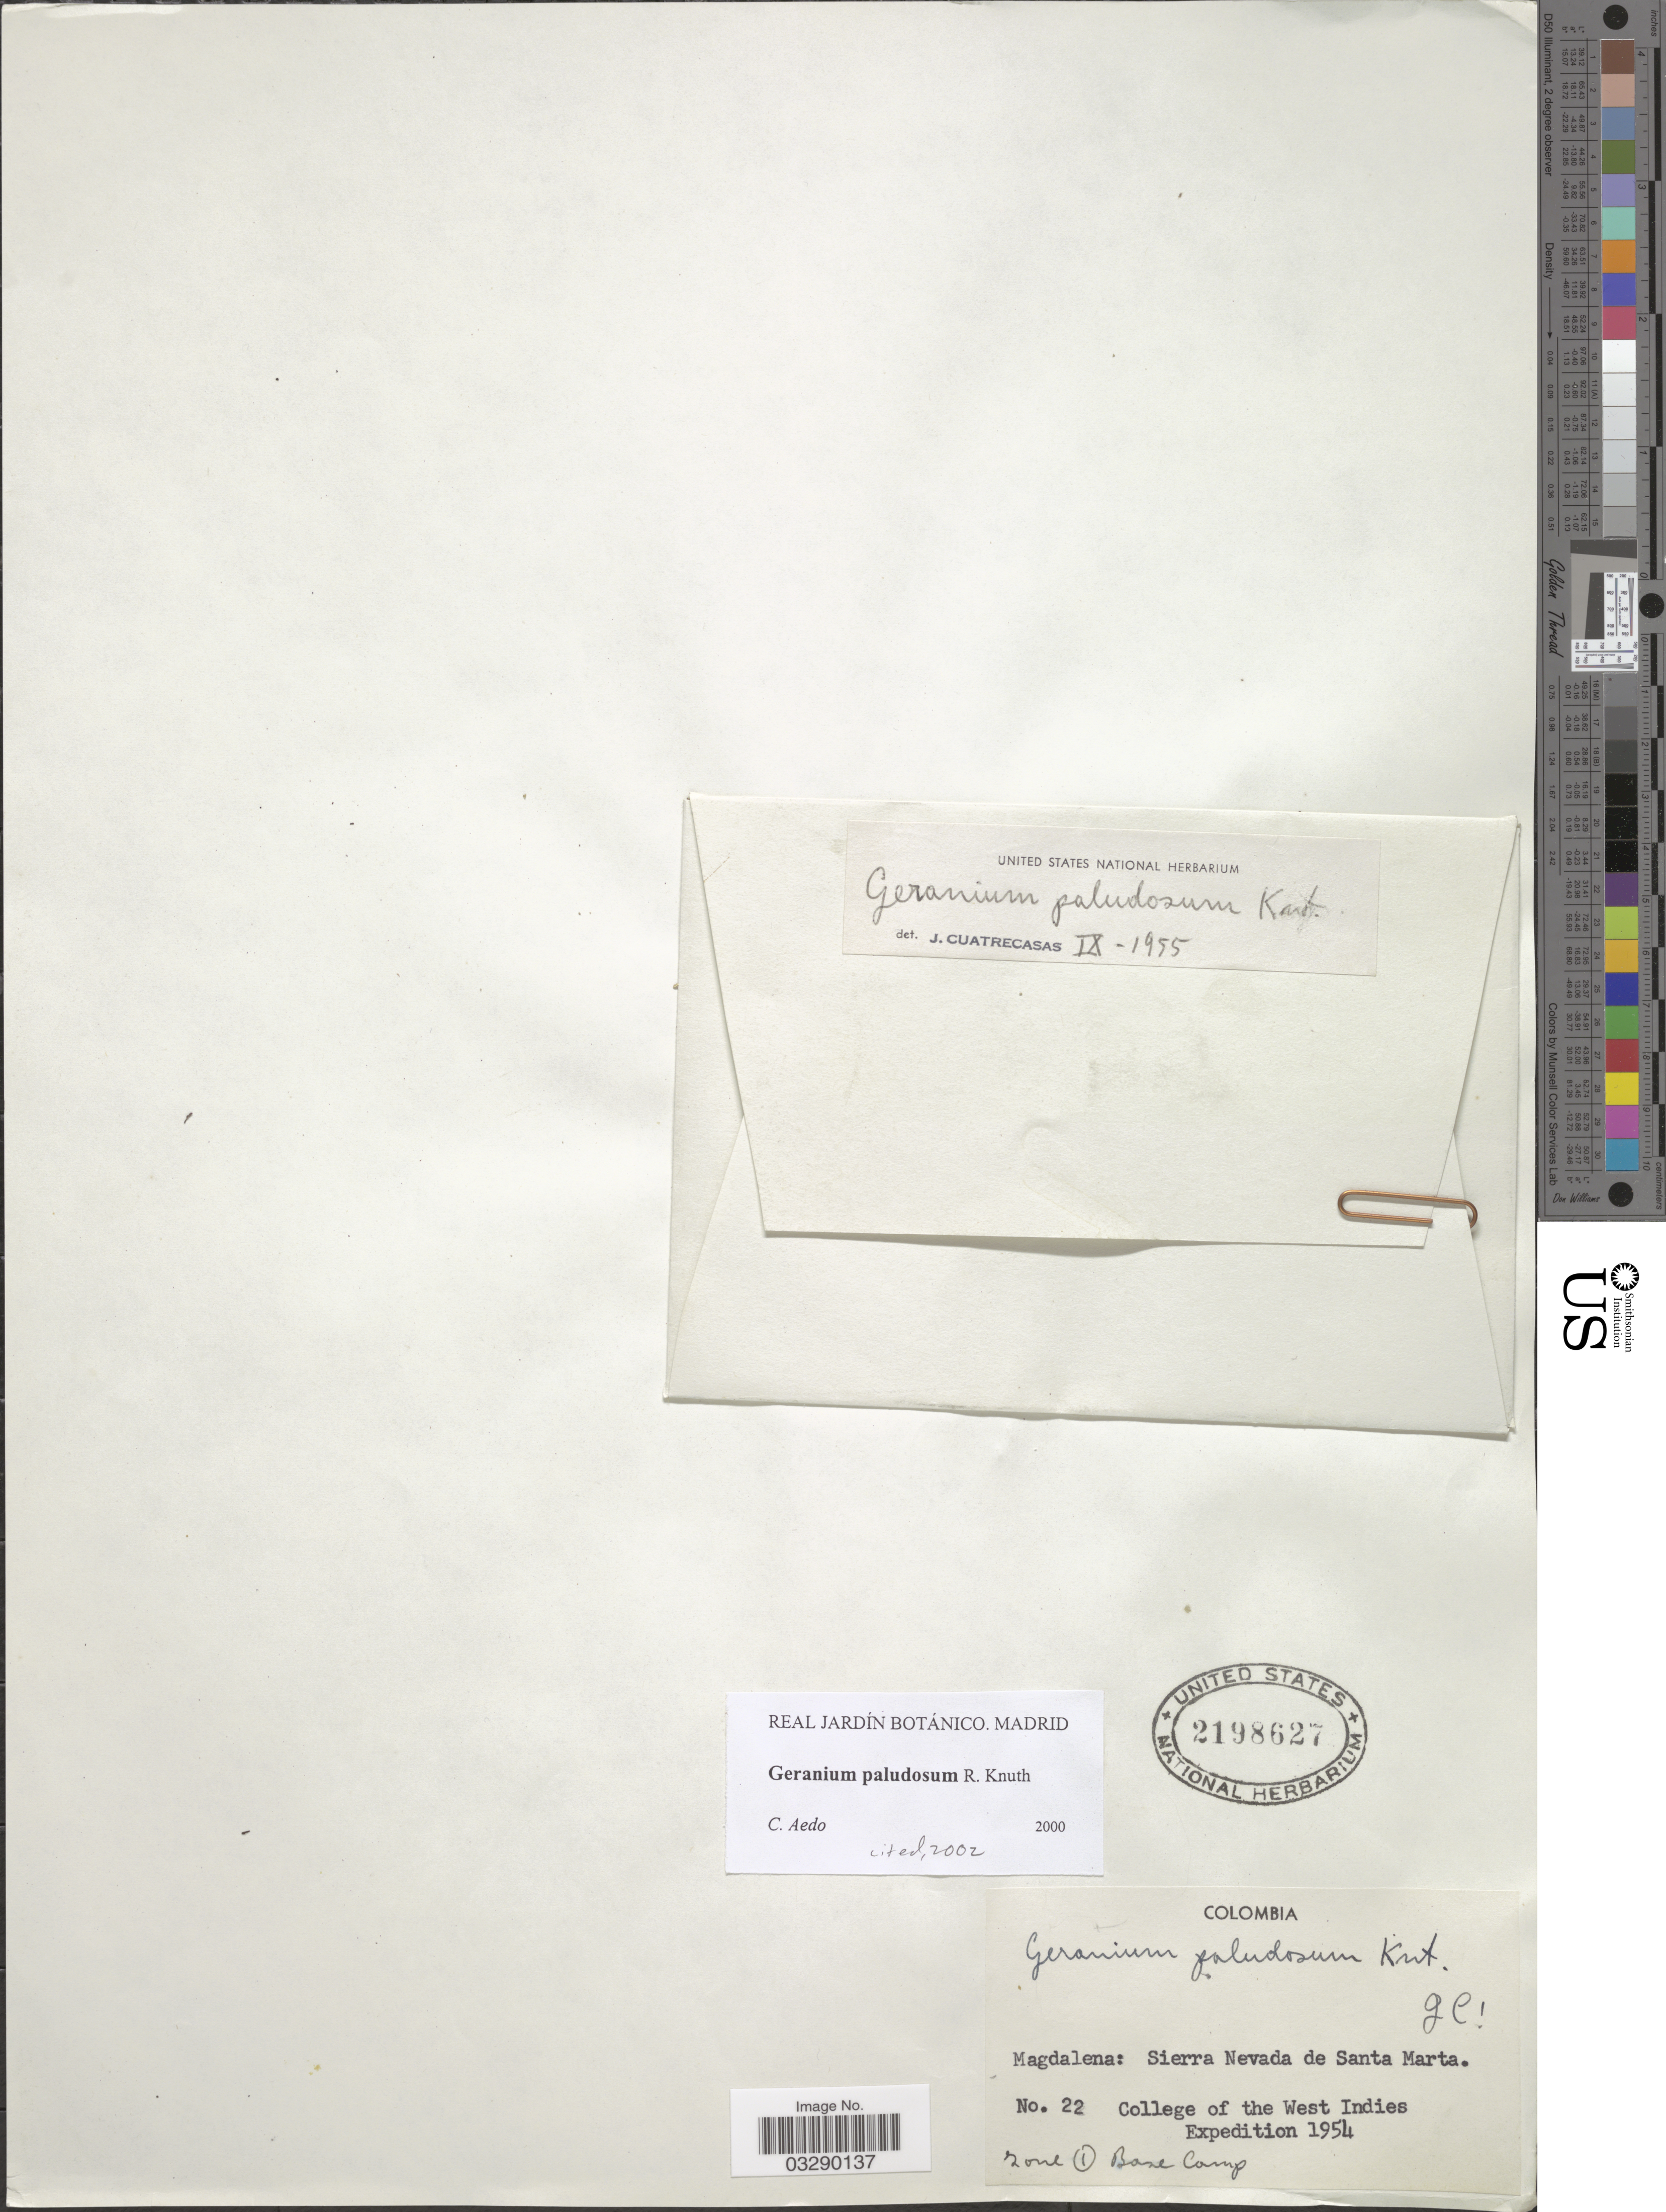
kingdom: Plantae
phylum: Tracheophyta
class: Magnoliopsida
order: Geraniales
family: Geraniaceae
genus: Geranium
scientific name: Geranium paludosum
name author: R. Knuth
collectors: College of the West Indies Expedition 1954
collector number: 22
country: Colombia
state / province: Magdalena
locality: Sierra Nevada de Santa Marta. Zone 1 Base Camp.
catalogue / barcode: US 2198627